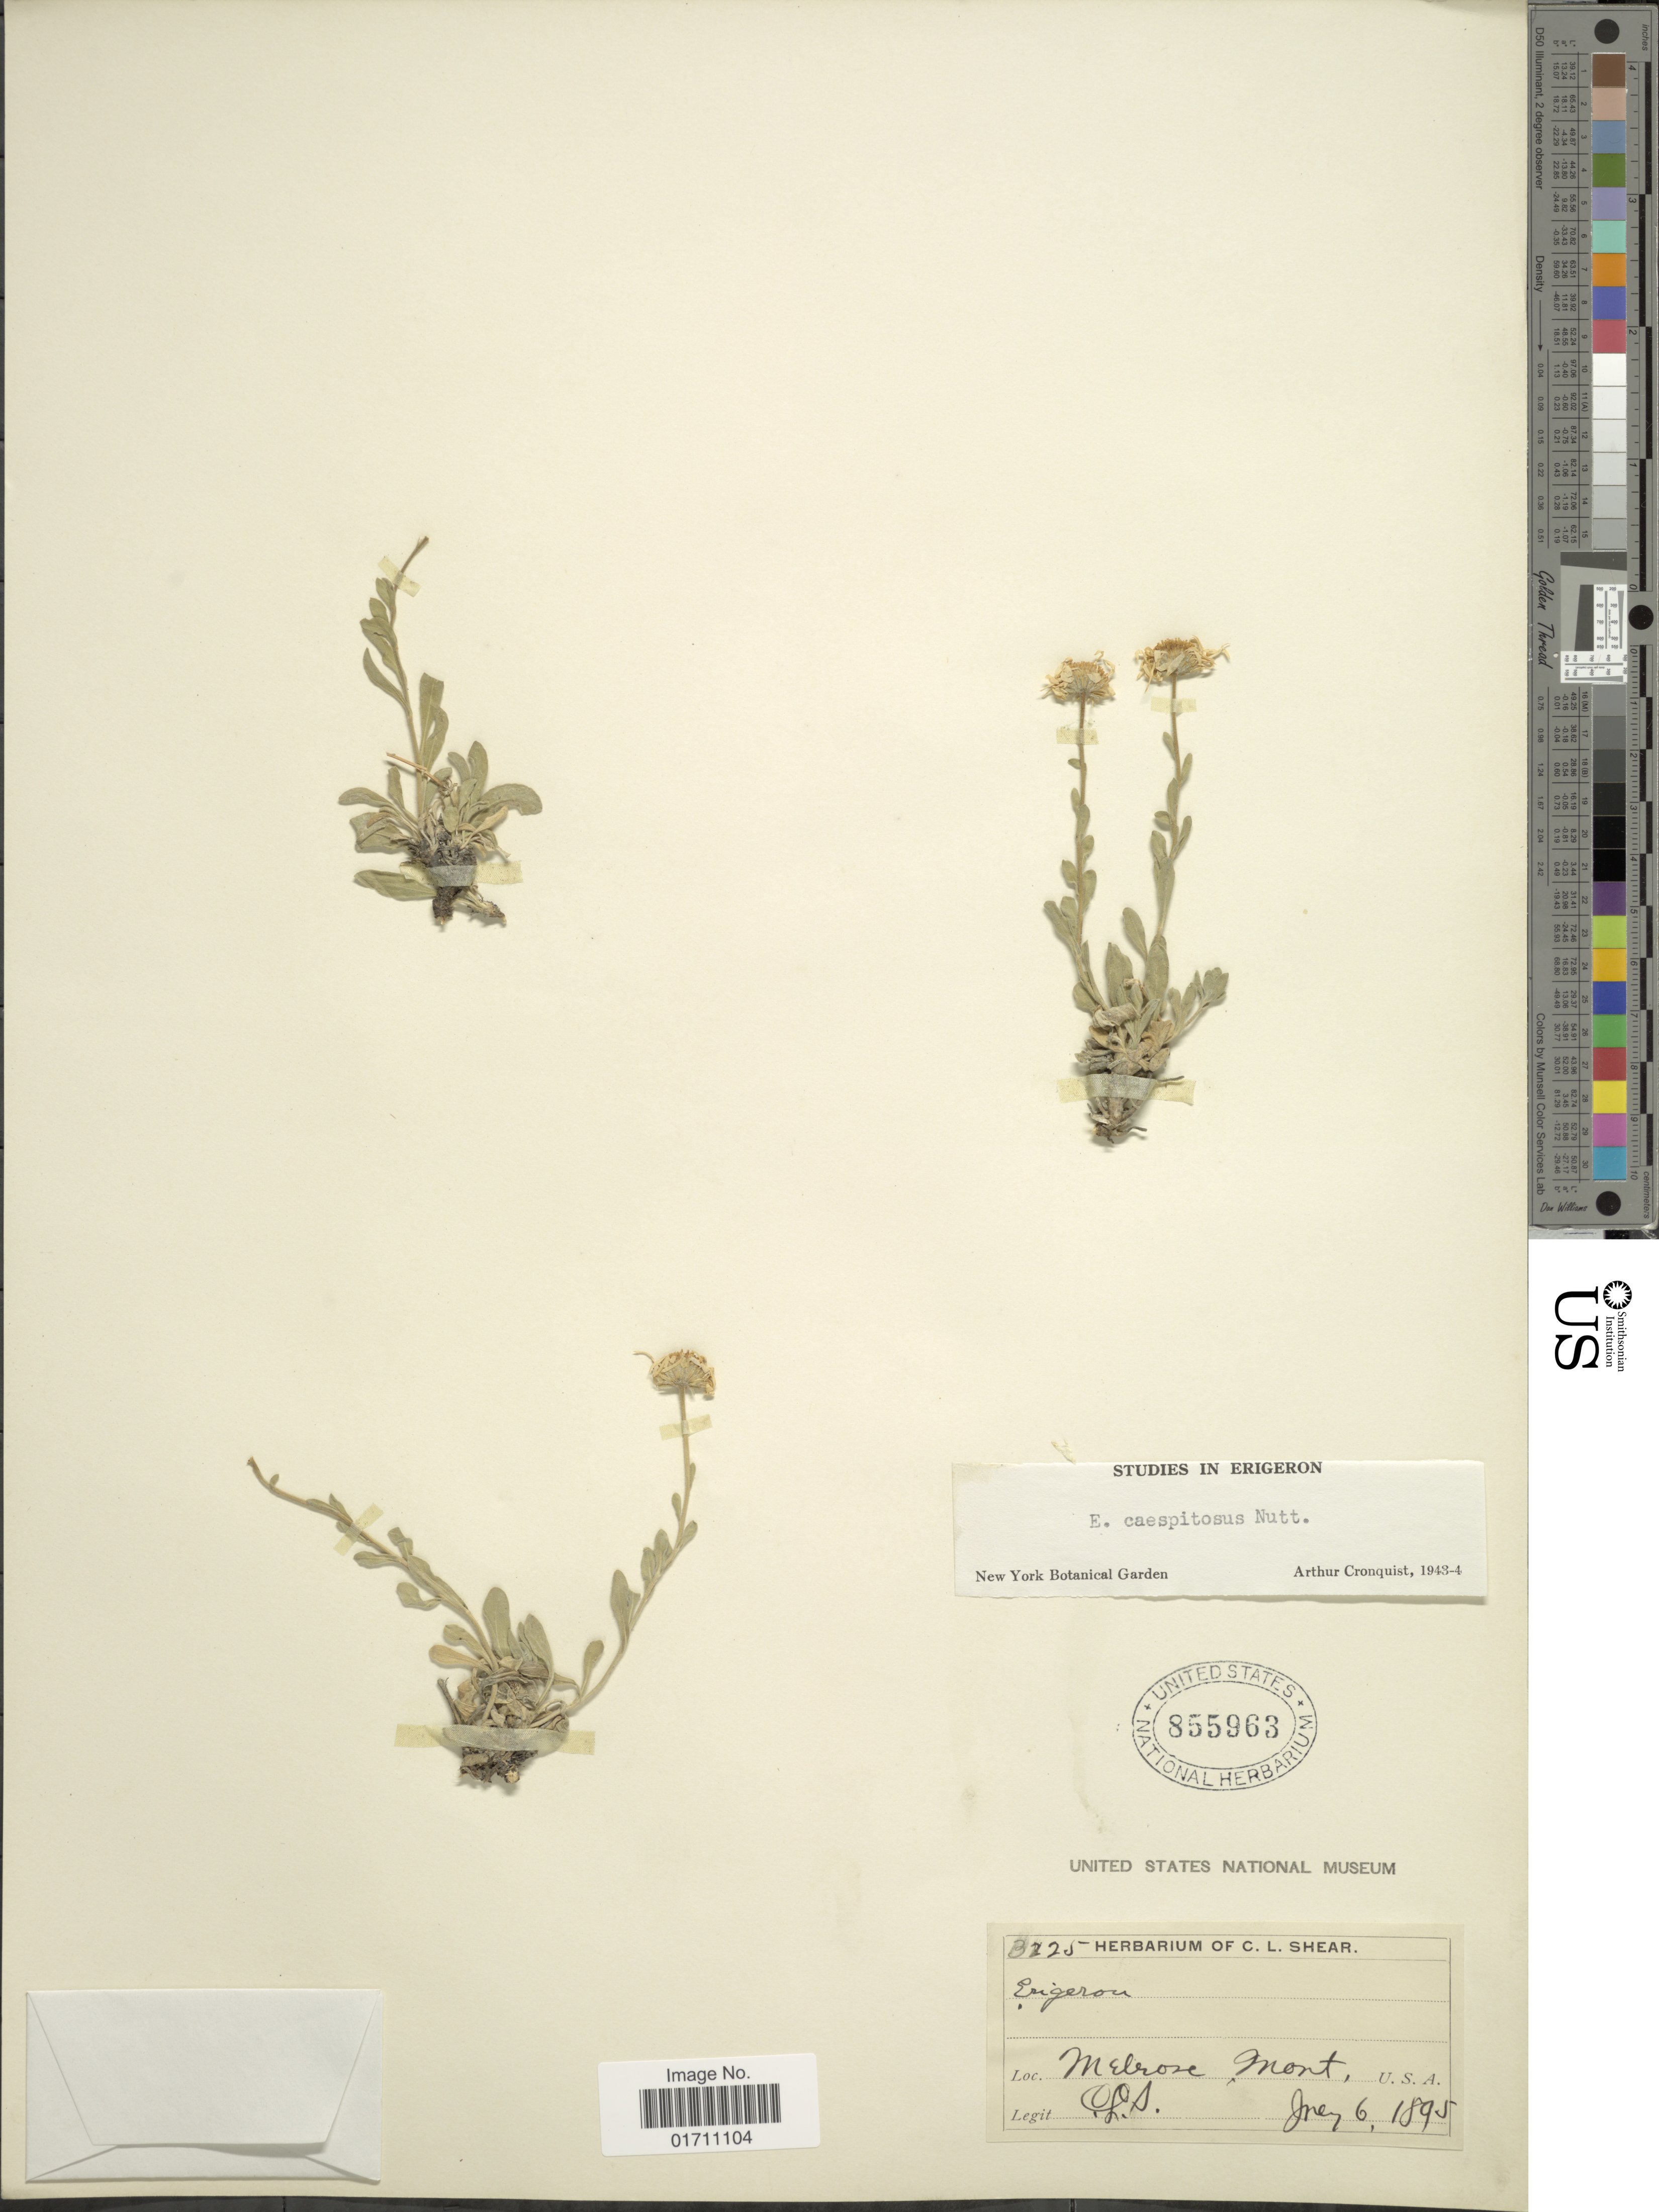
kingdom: Plantae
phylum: Tracheophyta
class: Magnoliopsida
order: Asterales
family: Asteraceae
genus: Erigeron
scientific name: Erigeron caespitosus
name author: Nutt.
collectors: C. L. Shear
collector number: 3225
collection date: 1895-07-06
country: United States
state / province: Montana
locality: Melrose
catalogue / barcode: US 855963